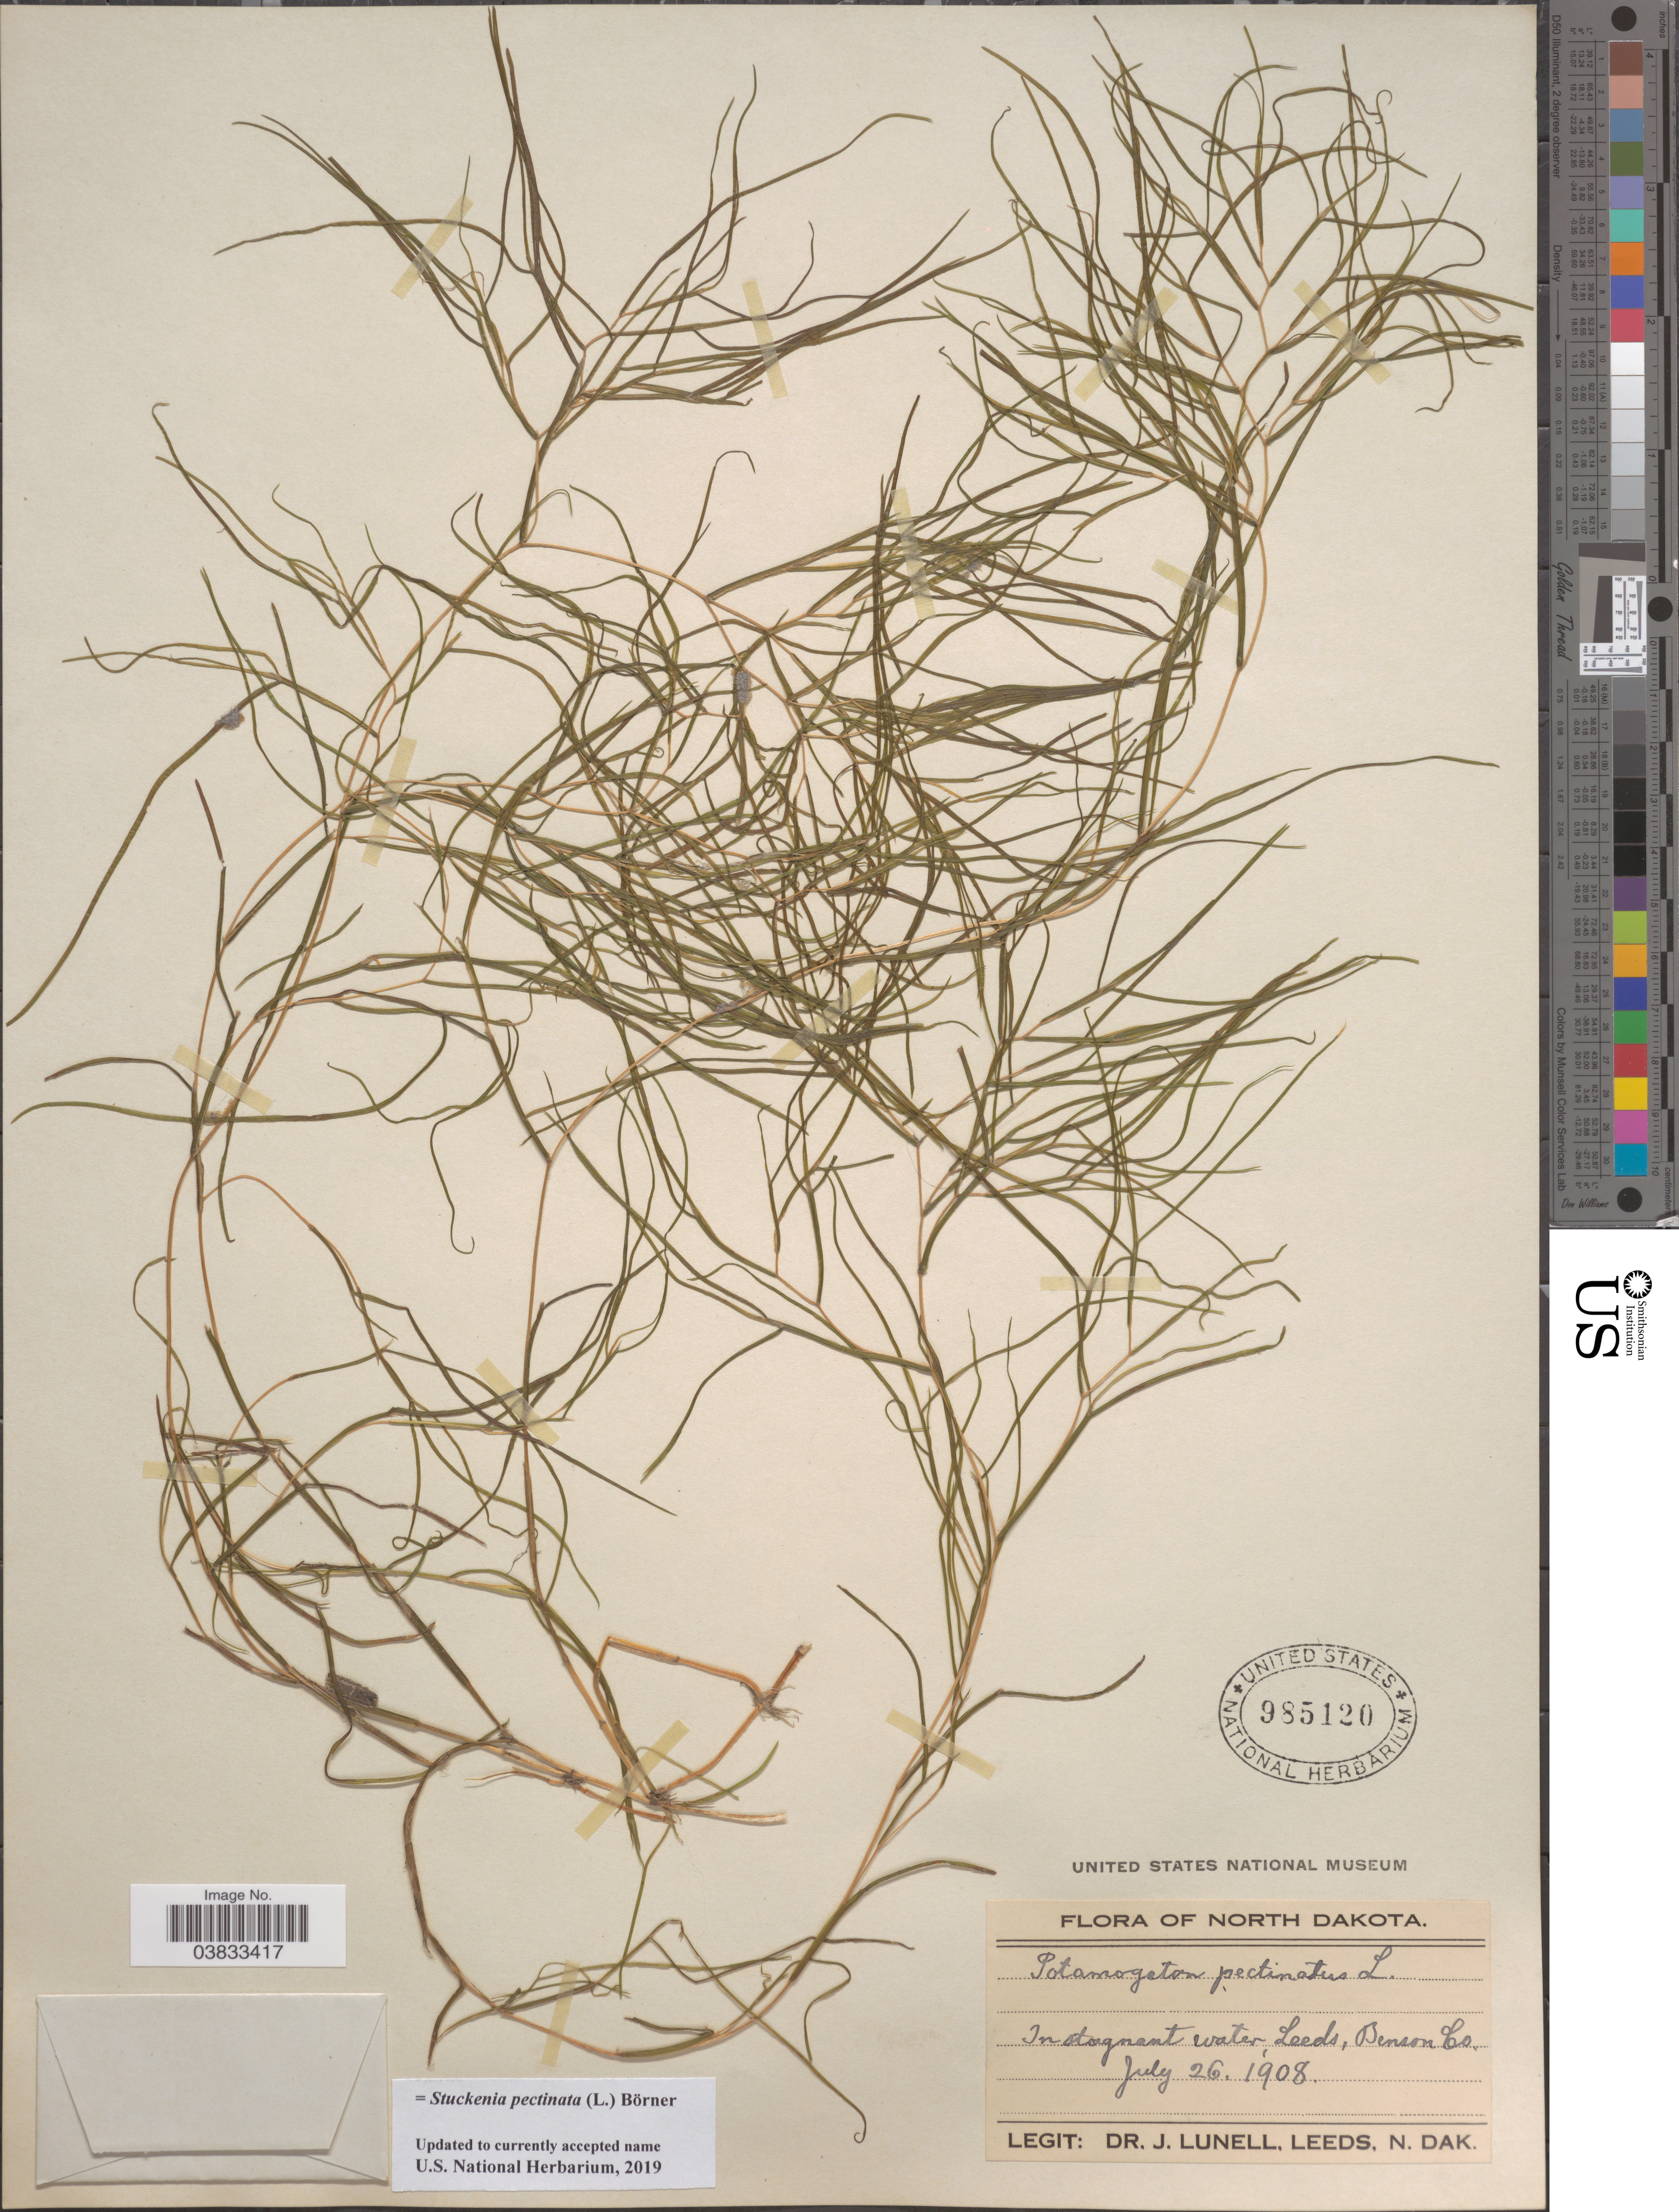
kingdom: Plantae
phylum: Tracheophyta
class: Liliopsida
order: Alismatales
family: Potamogetonaceae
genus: Stuckenia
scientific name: Stuckenia pectinata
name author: (L.) Börner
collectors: J. Lunell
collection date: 1908-07-26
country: United States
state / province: North Dakota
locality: In stagnant water, Leeds, Benson Co.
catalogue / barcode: US 985120